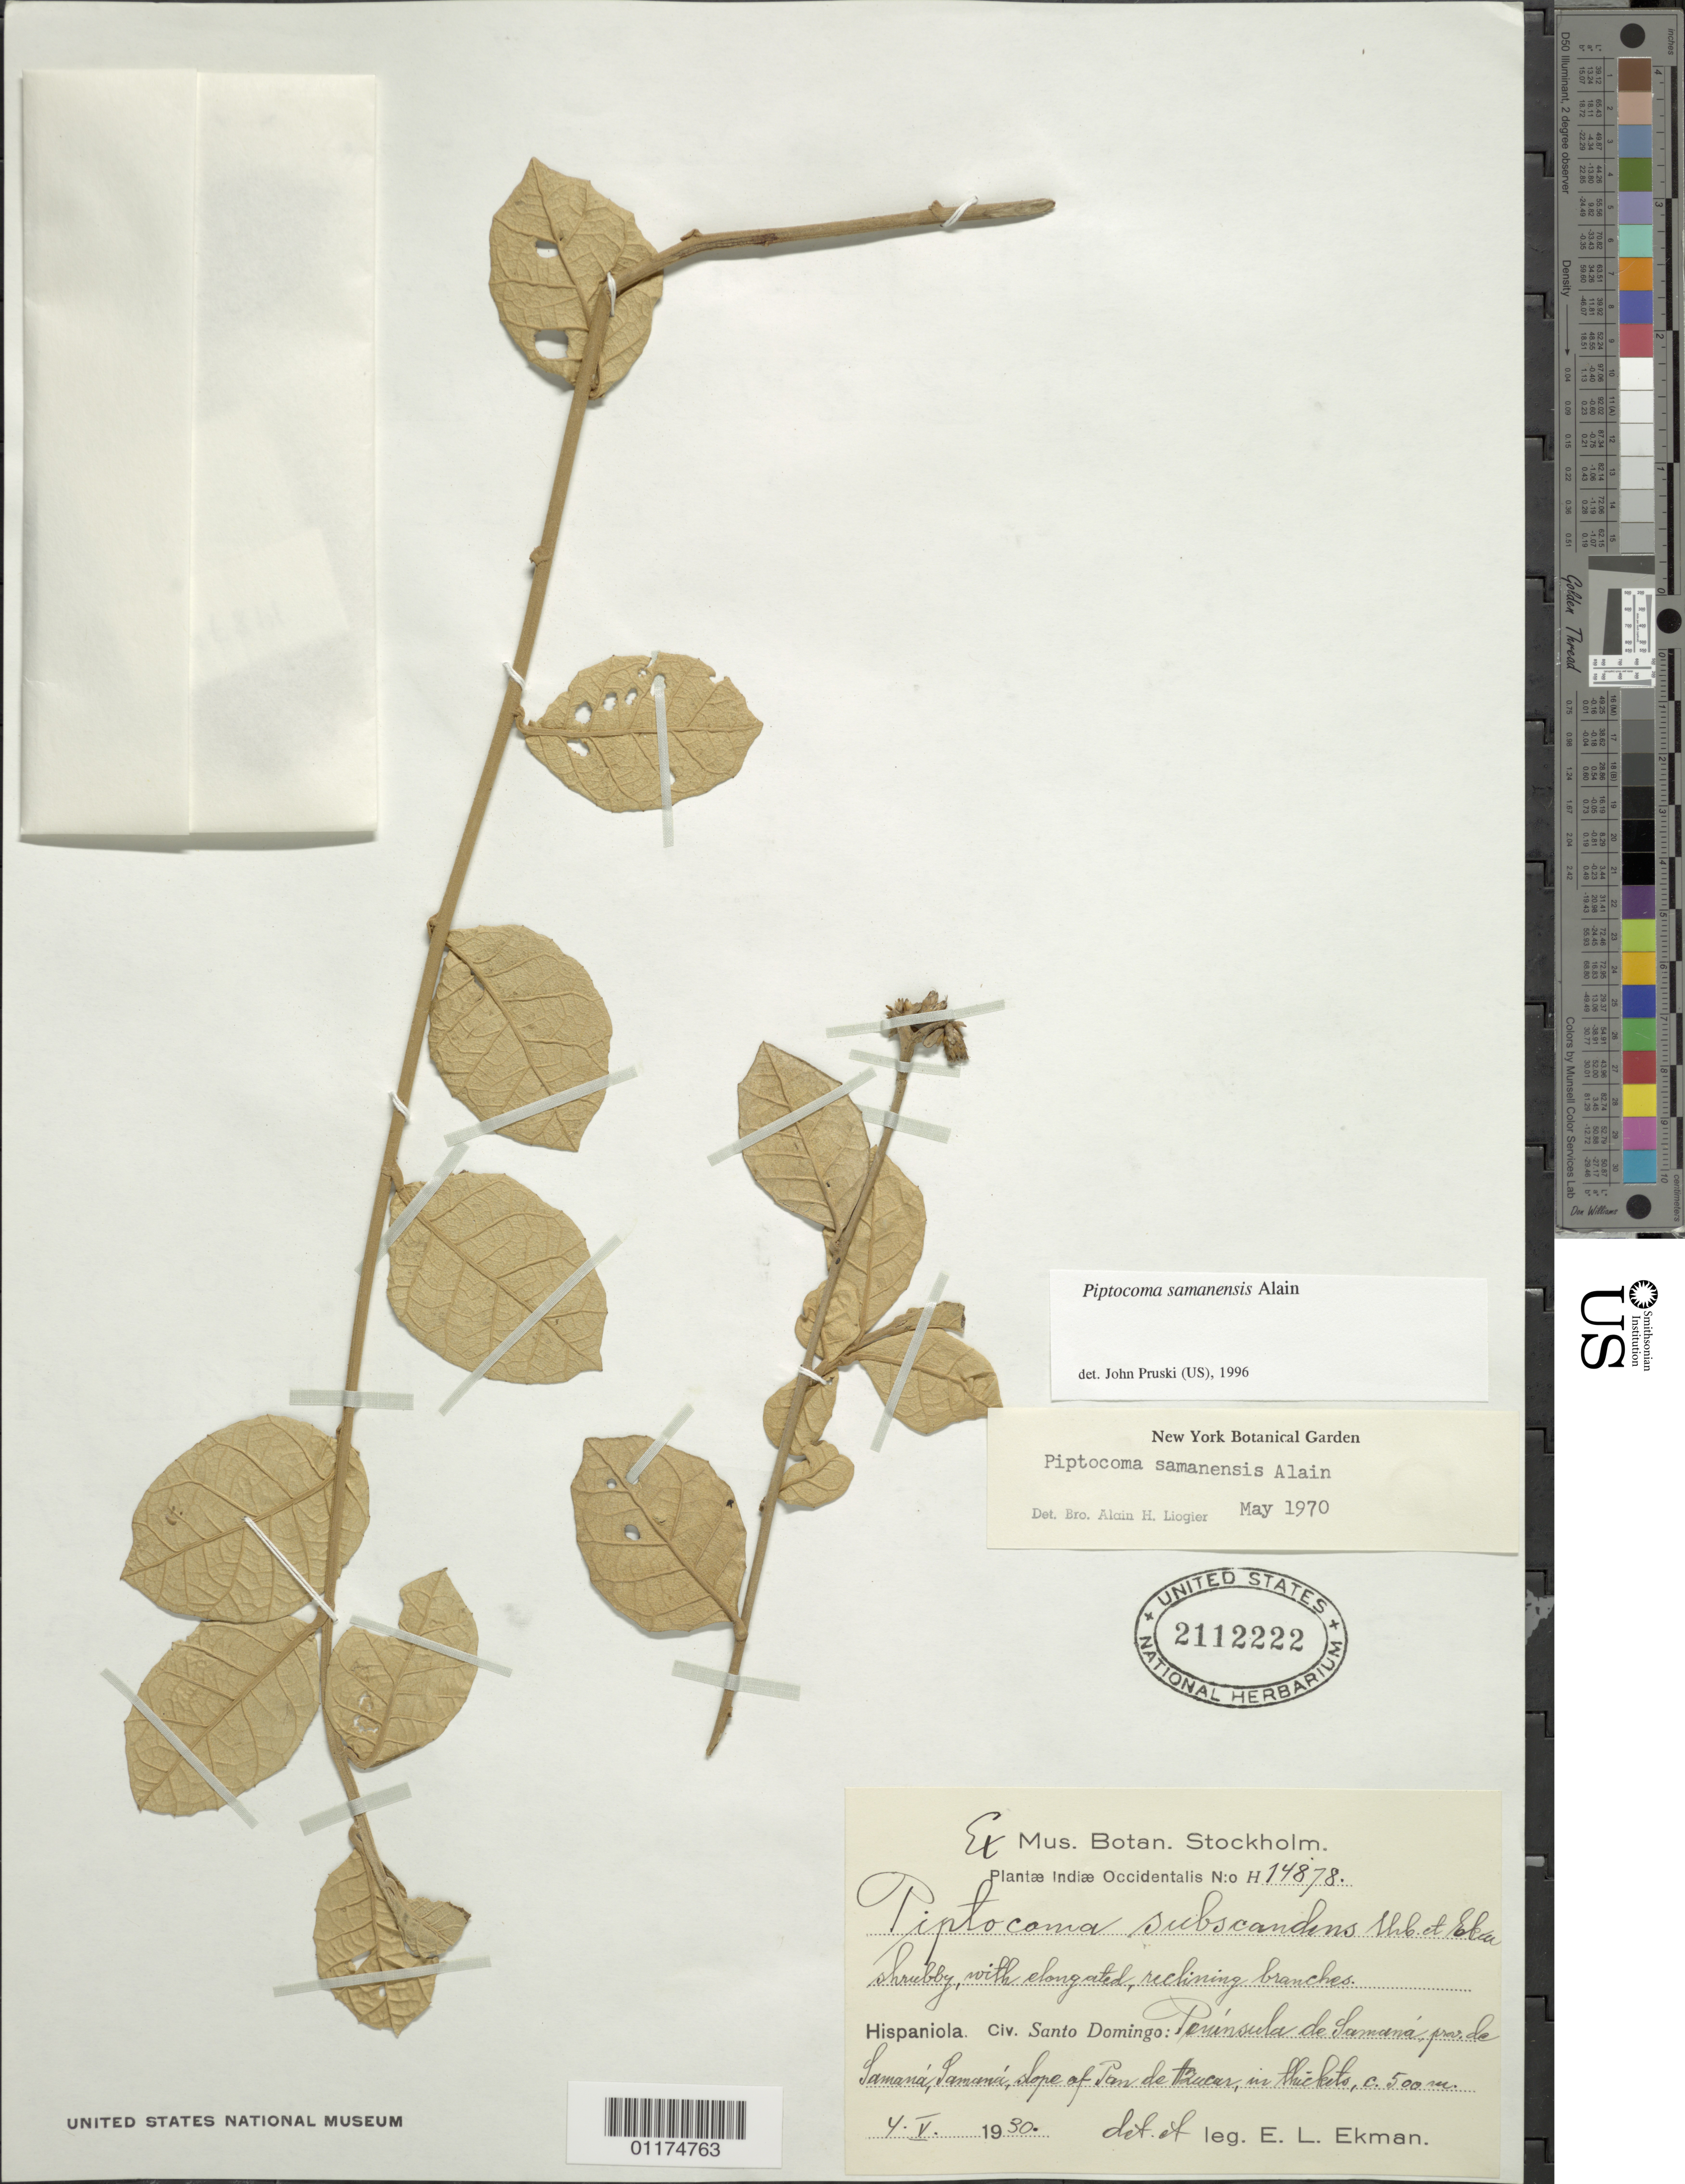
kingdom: Plantae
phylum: Tracheophyta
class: Magnoliopsida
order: Asterales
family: Asteraceae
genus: Piptocoma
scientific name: Piptocoma samanensis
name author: Alain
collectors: E. L. Ekman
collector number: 14878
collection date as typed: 04 May 1930 or 05 Apr 1930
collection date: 1930-04-05 or 1930-05-04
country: Dominican Republic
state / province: Santo Domingo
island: Hispaniola I.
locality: Peninsula de Samana proude Samana, Samana, slope of Pan de Toucar, in thickets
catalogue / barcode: US 2112222